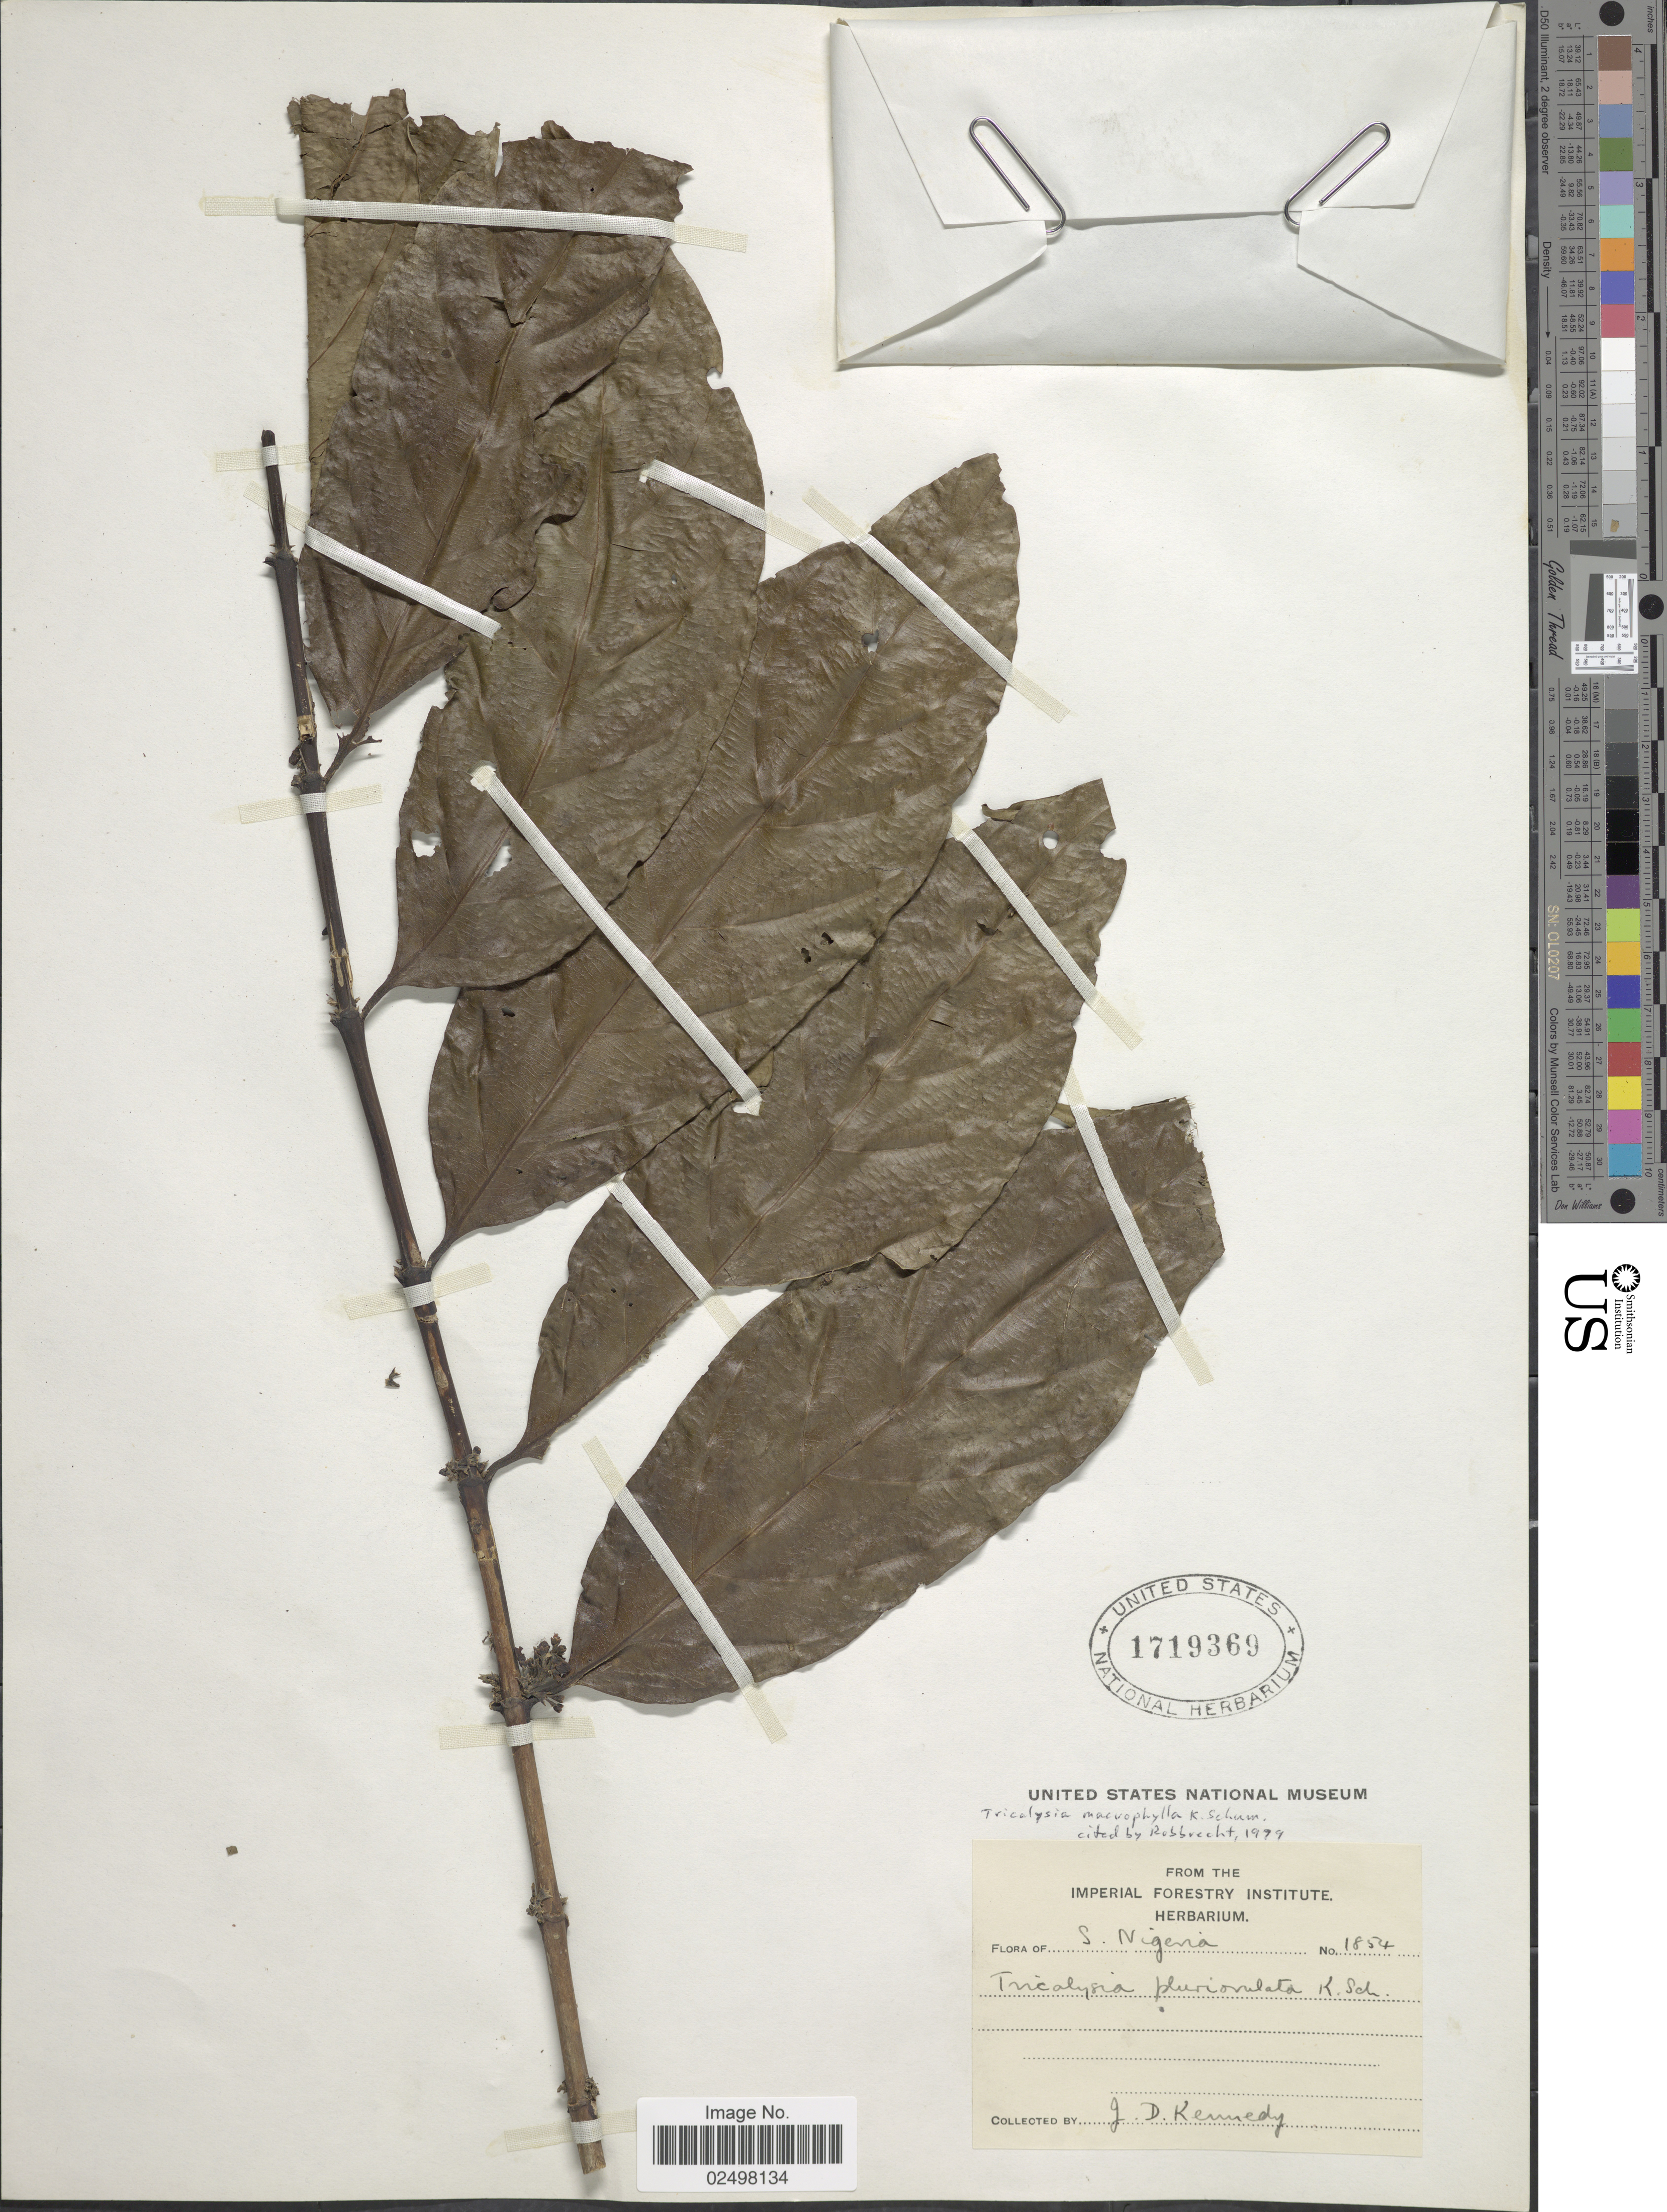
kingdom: Plantae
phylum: Tracheophyta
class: Magnoliopsida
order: Gentianales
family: Rubiaceae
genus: Tricalysia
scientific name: Tricalysia macrophylla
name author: K. Schum.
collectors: J. D. Kennedy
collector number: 1854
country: Nigeria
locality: S. Nigeria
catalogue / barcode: US 1719369